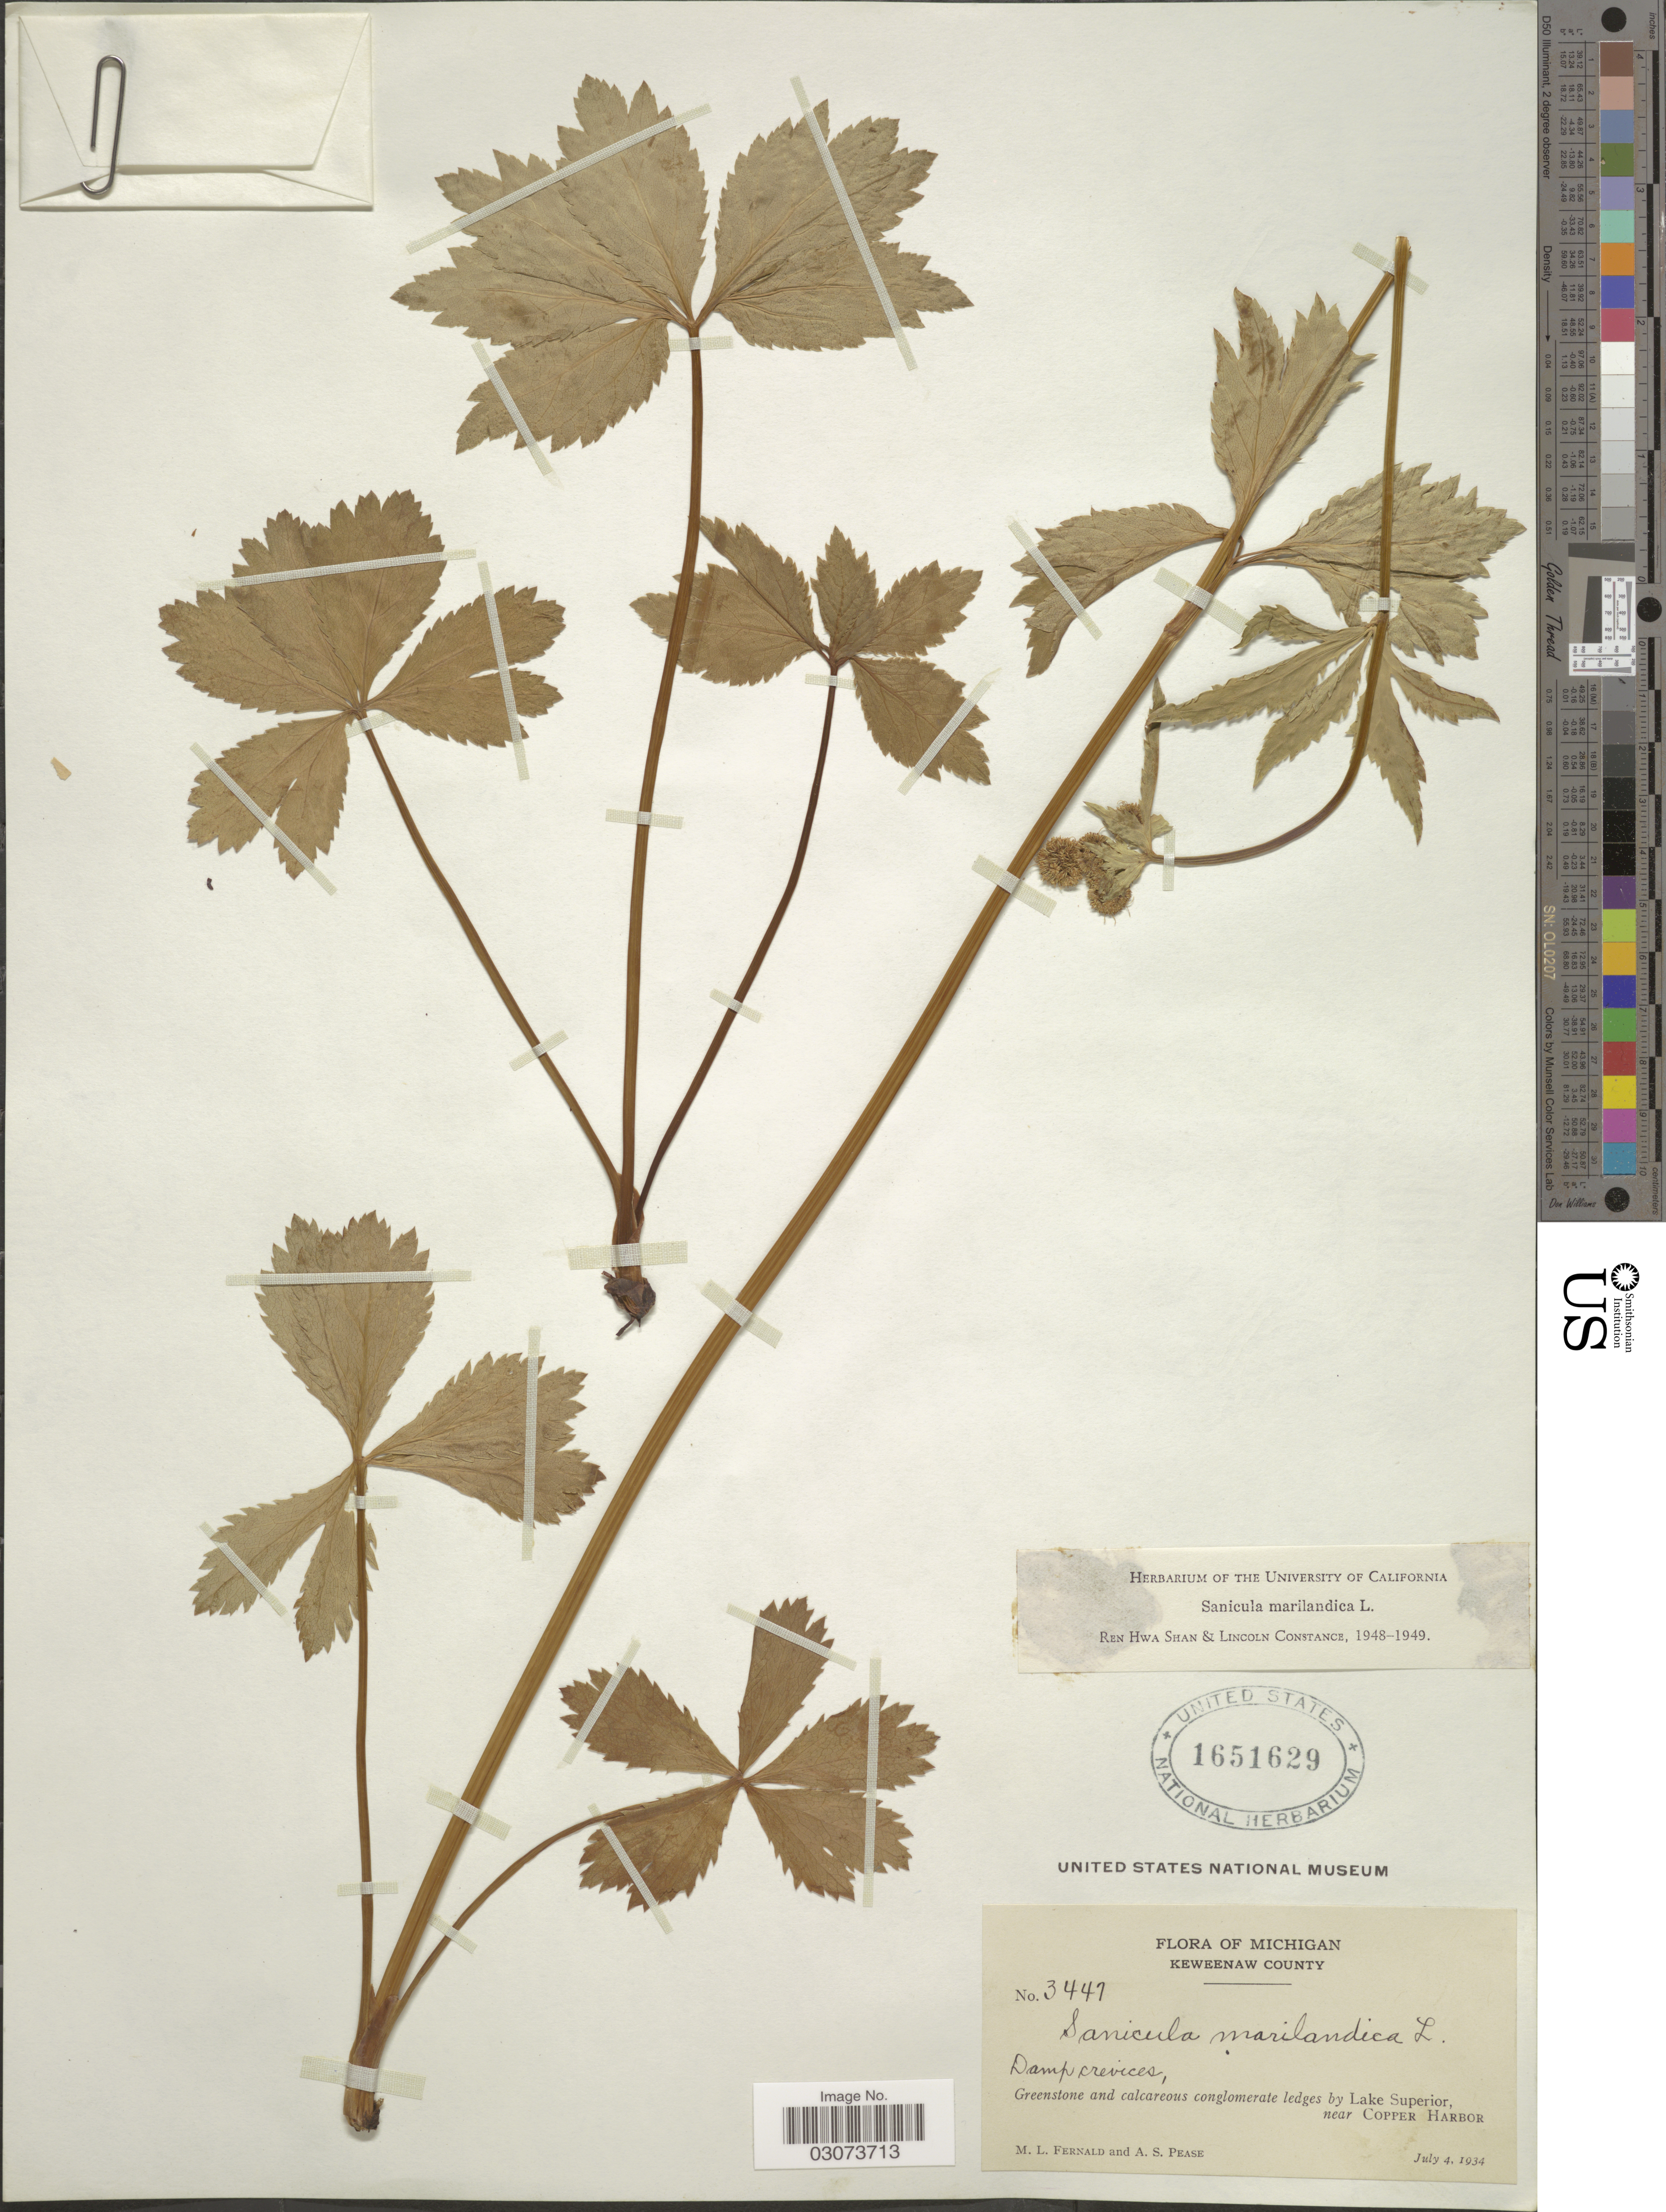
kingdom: Plantae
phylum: Tracheophyta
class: Magnoliopsida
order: Apiales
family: Apiaceae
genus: Sanicula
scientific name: Sanicula marilandica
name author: L.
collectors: M. L. Fernald & A. S. Pease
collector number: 3447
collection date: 1934-07-04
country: United States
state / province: Michigan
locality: Keweenaw County. Lake Superior, near Copper Harbor.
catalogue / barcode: US 1651629